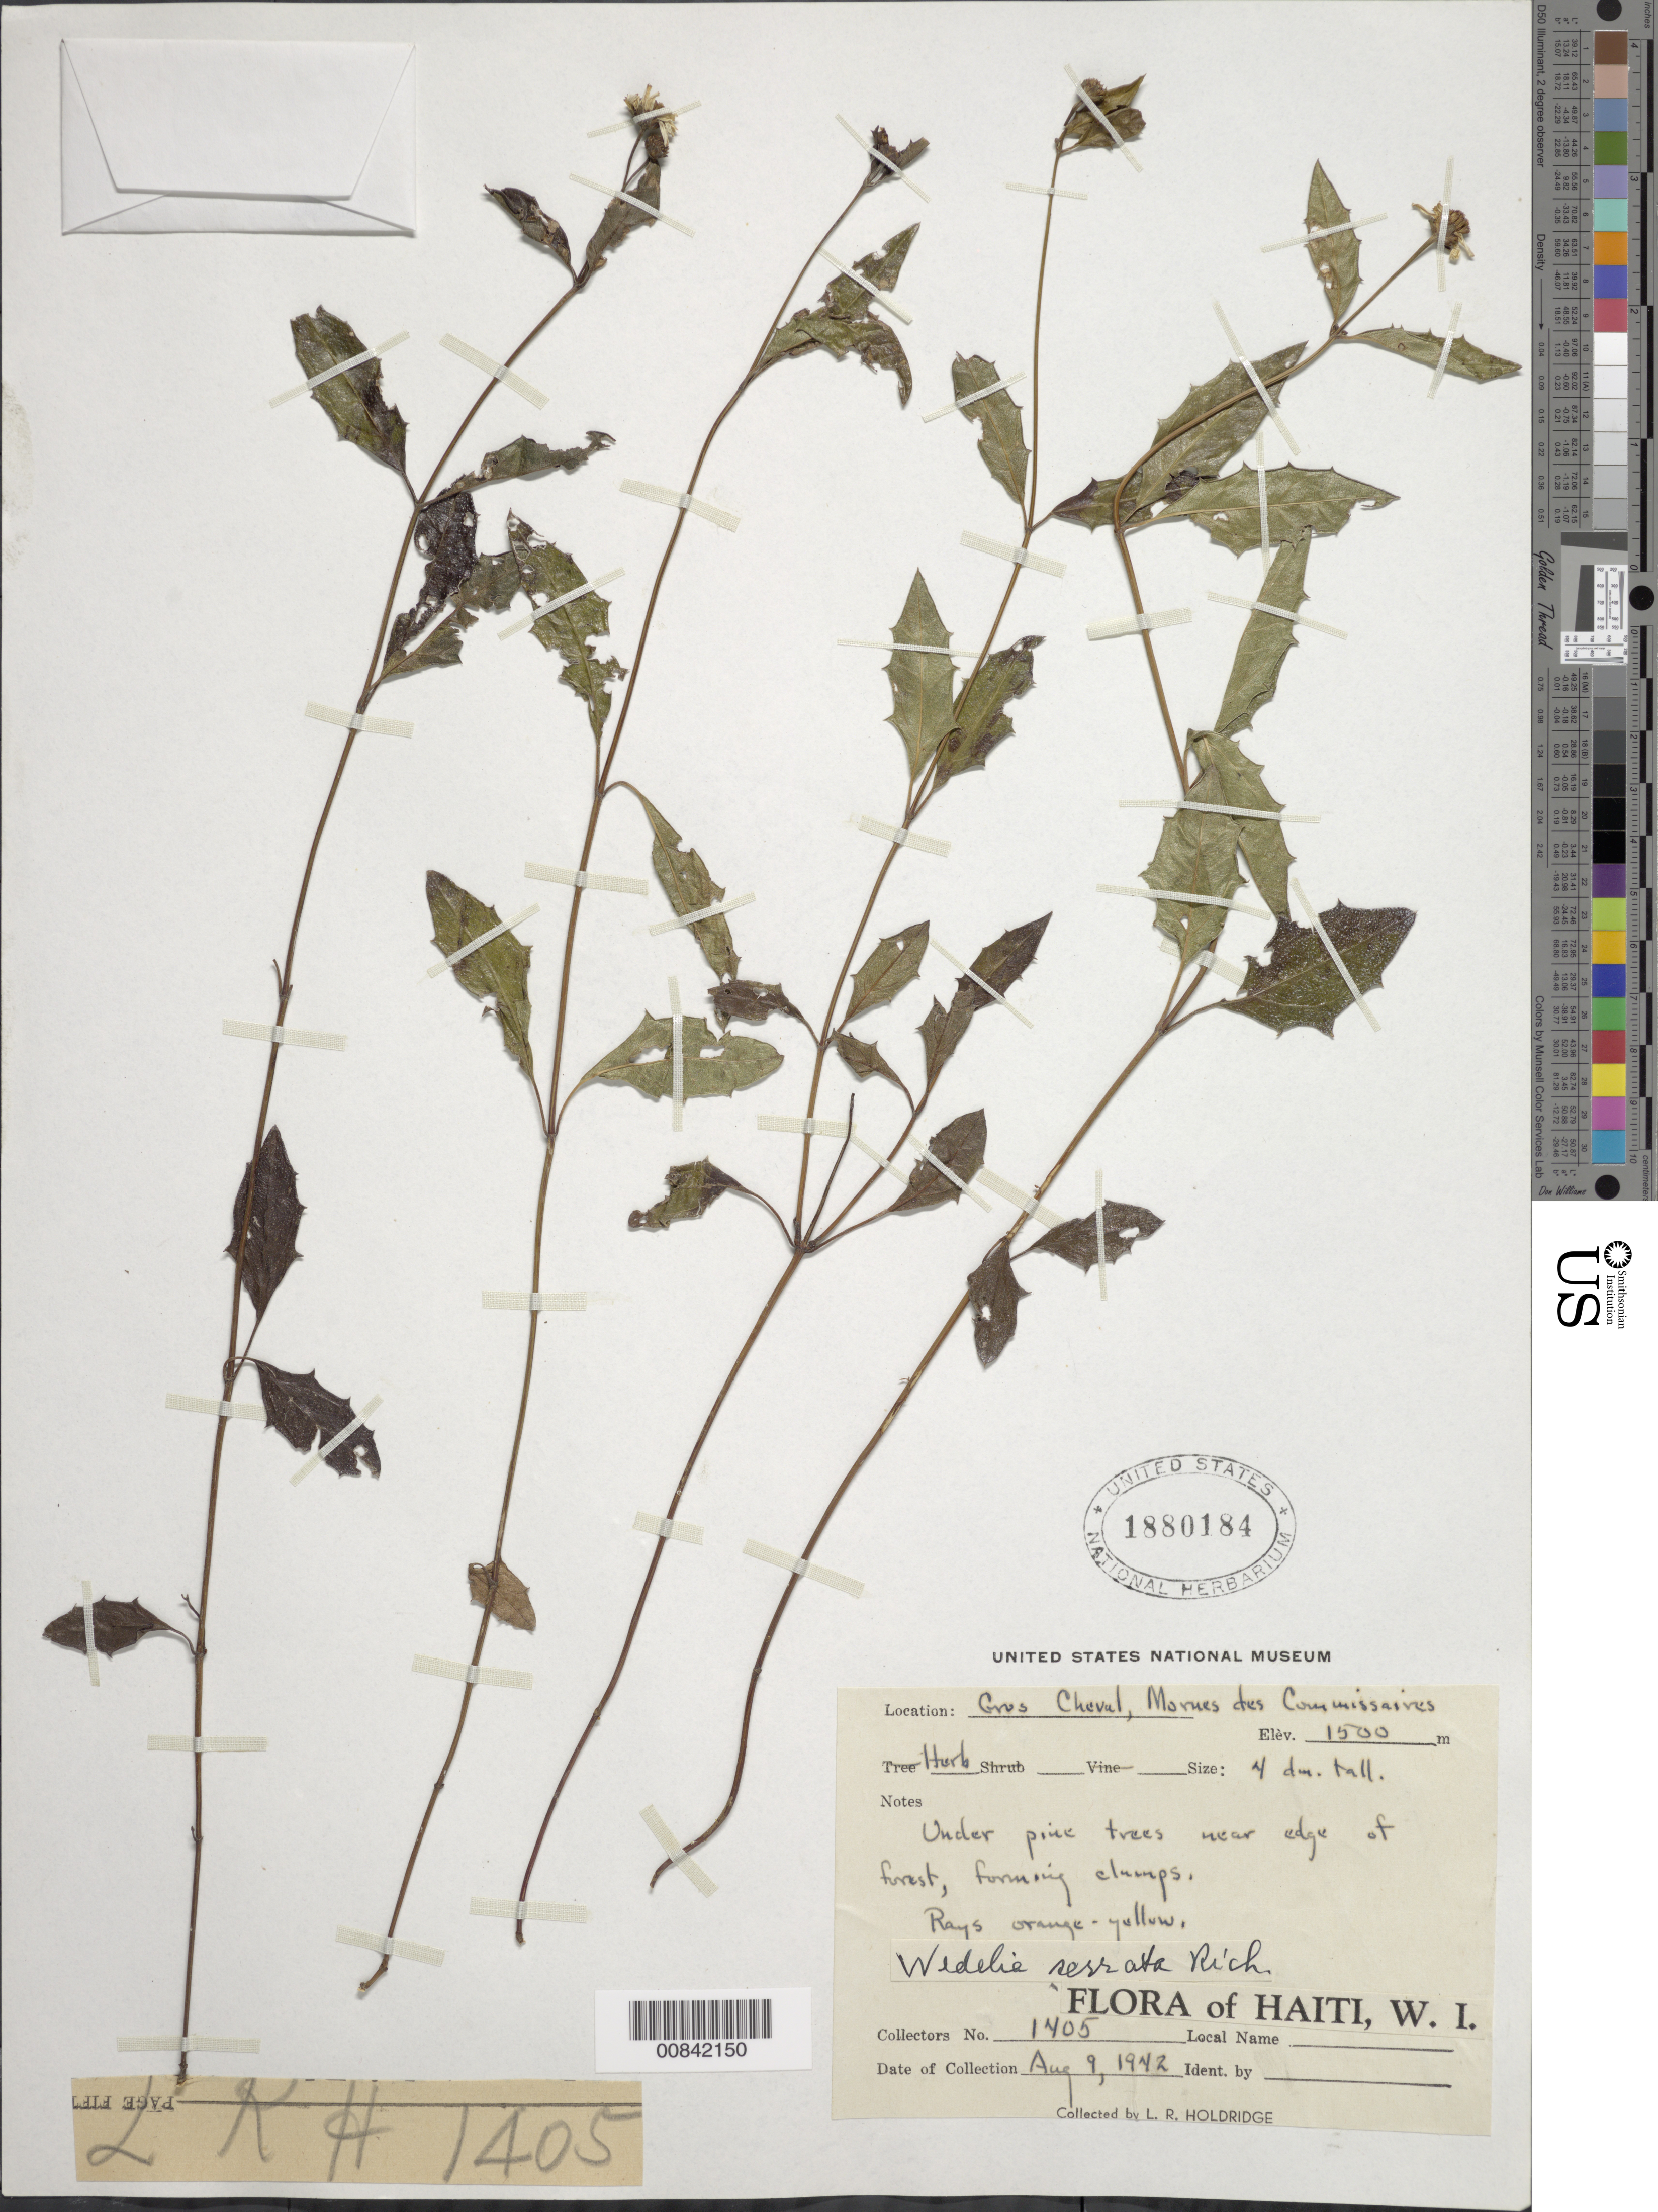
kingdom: Plantae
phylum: Tracheophyta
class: Magnoliopsida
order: Asterales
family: Asteraceae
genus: Wedelia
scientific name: Wedelia serrata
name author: Rich.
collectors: L. Holdridge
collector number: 1405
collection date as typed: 09 Aug 1942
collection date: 1942-08-09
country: Dominican Republic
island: Hispaniola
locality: Gros Cheval, Mornes des Commissaires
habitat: Under pine trees near edge of forest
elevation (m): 1500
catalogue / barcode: US 1880184